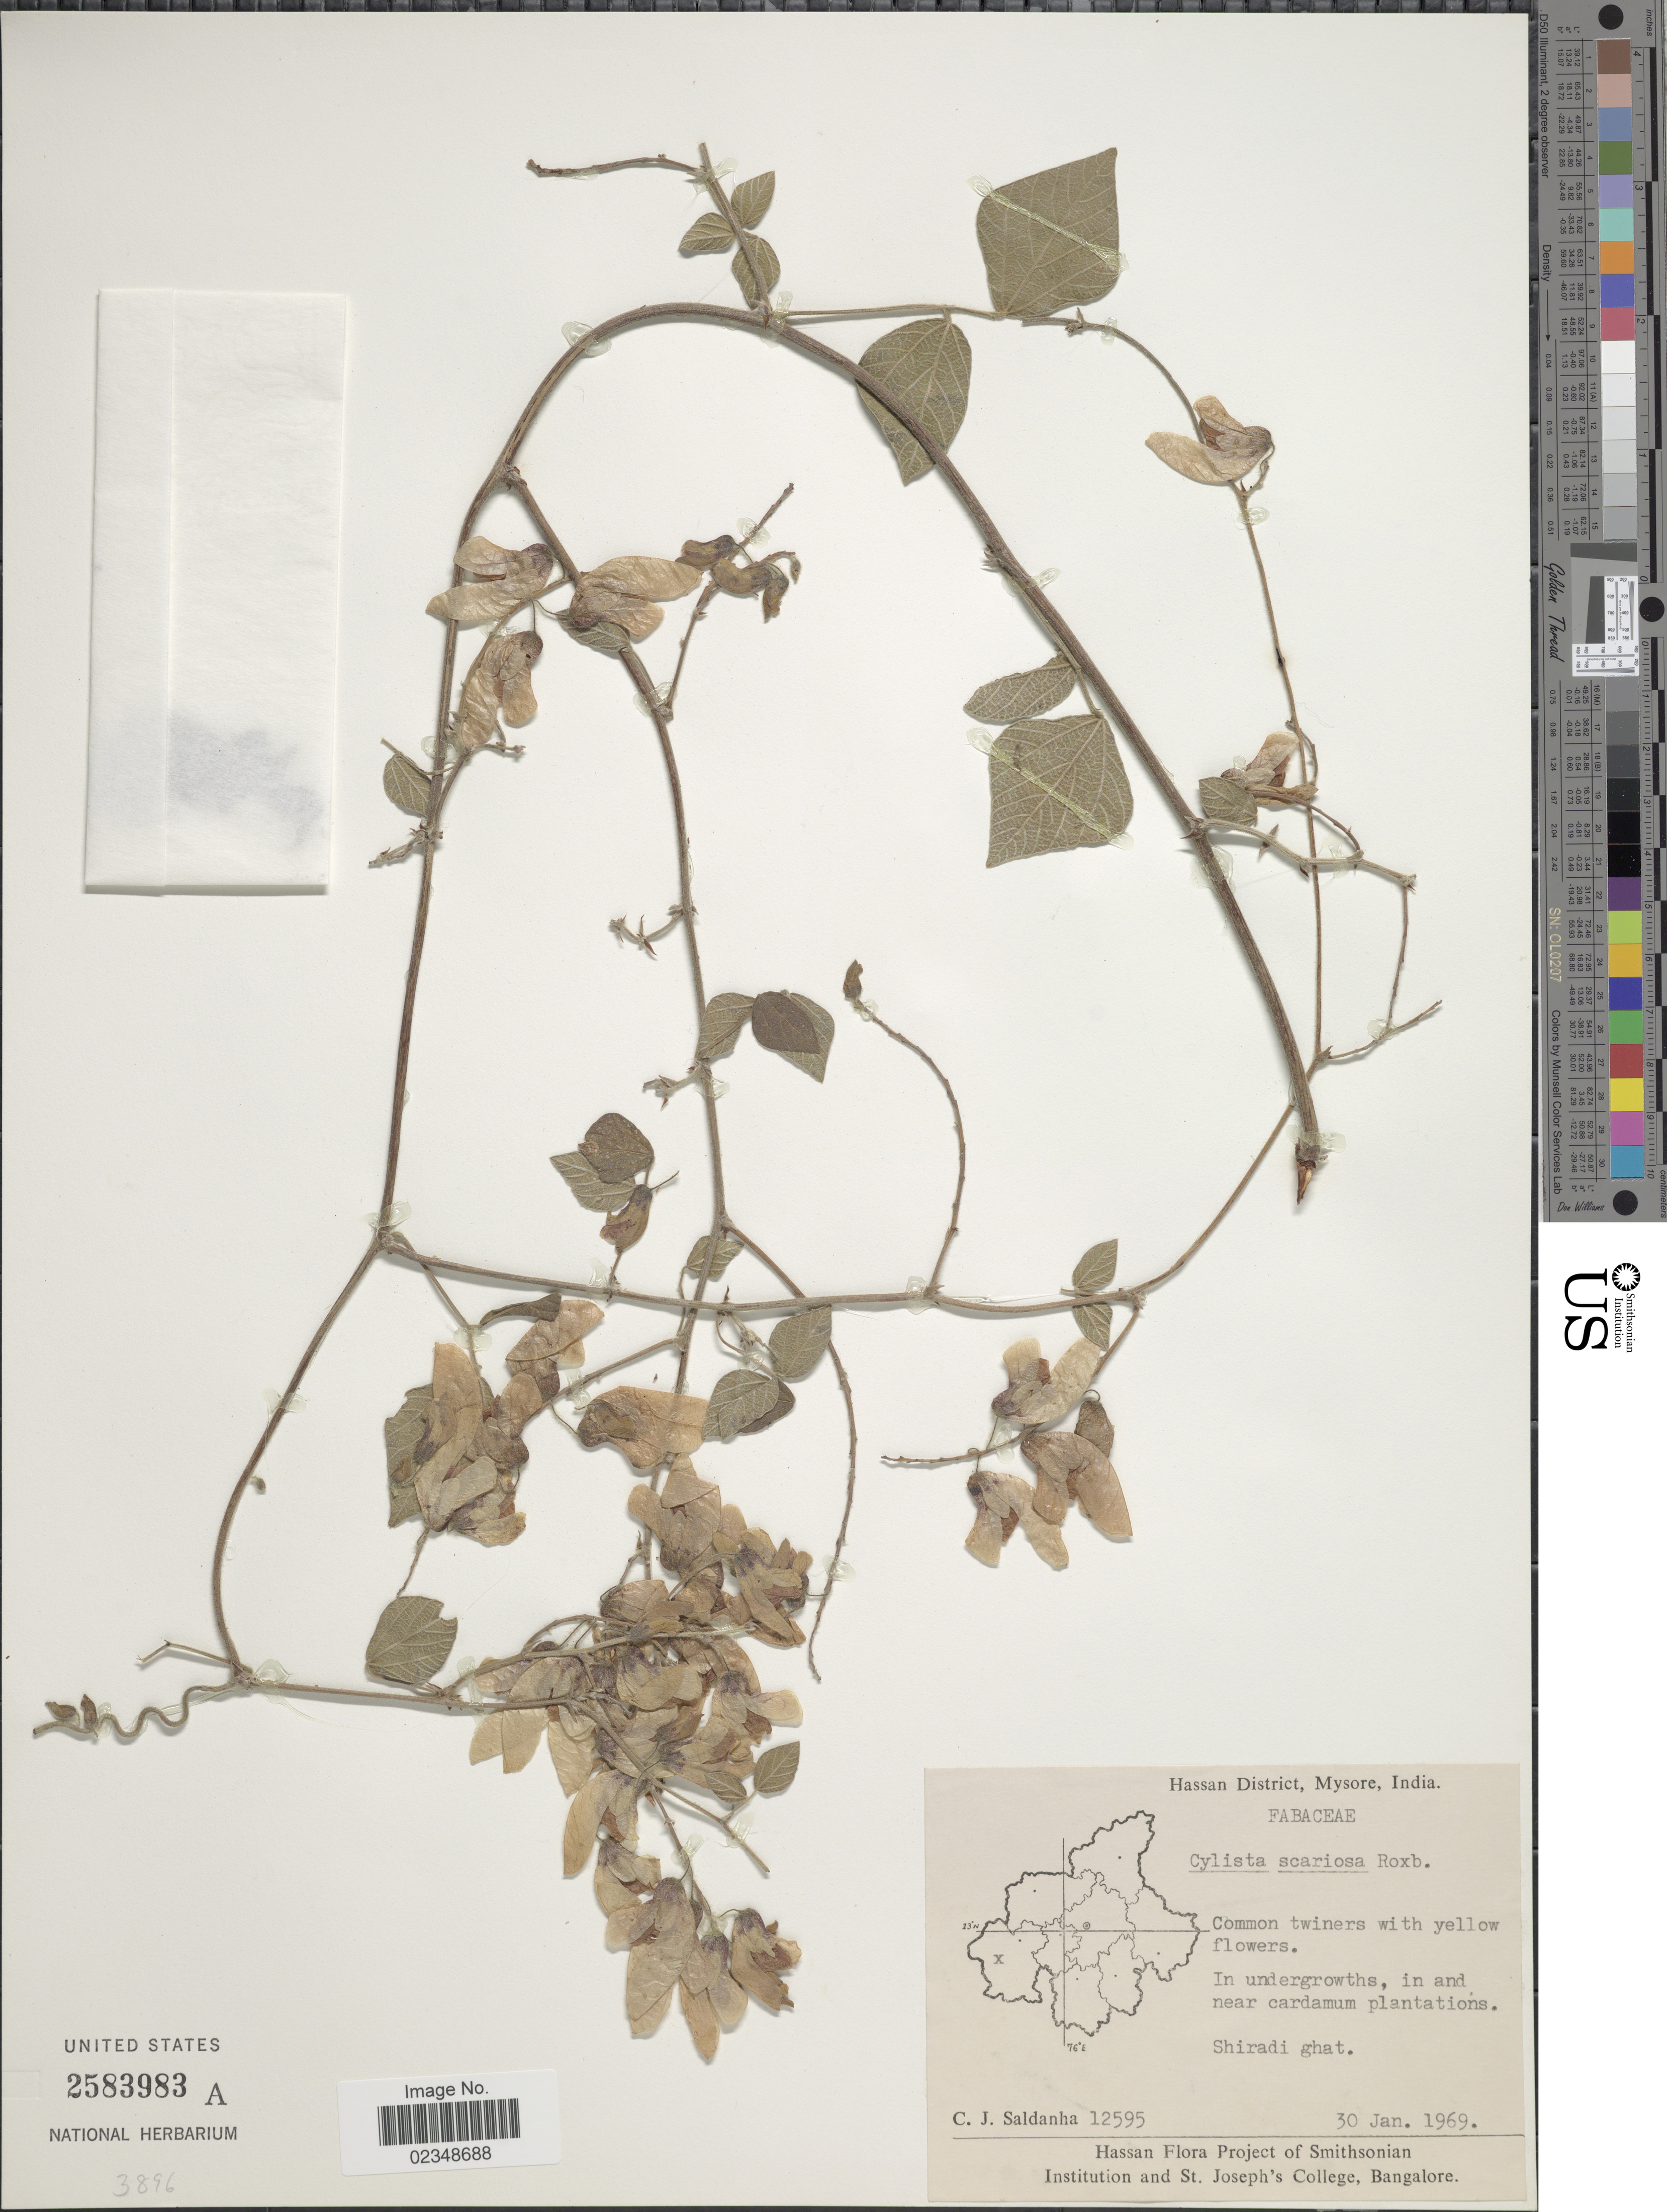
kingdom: Plantae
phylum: Tracheophyta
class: Magnoliopsida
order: Fabales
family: Fabaceae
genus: Paracalyx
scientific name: Paracalyx scariosus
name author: (Roxb.) Ali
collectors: C. J. Saldanha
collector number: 12595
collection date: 1969-01-30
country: India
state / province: Karnataka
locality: Hassan District, Mysore, Shiradi ghat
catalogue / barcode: US 2583983A